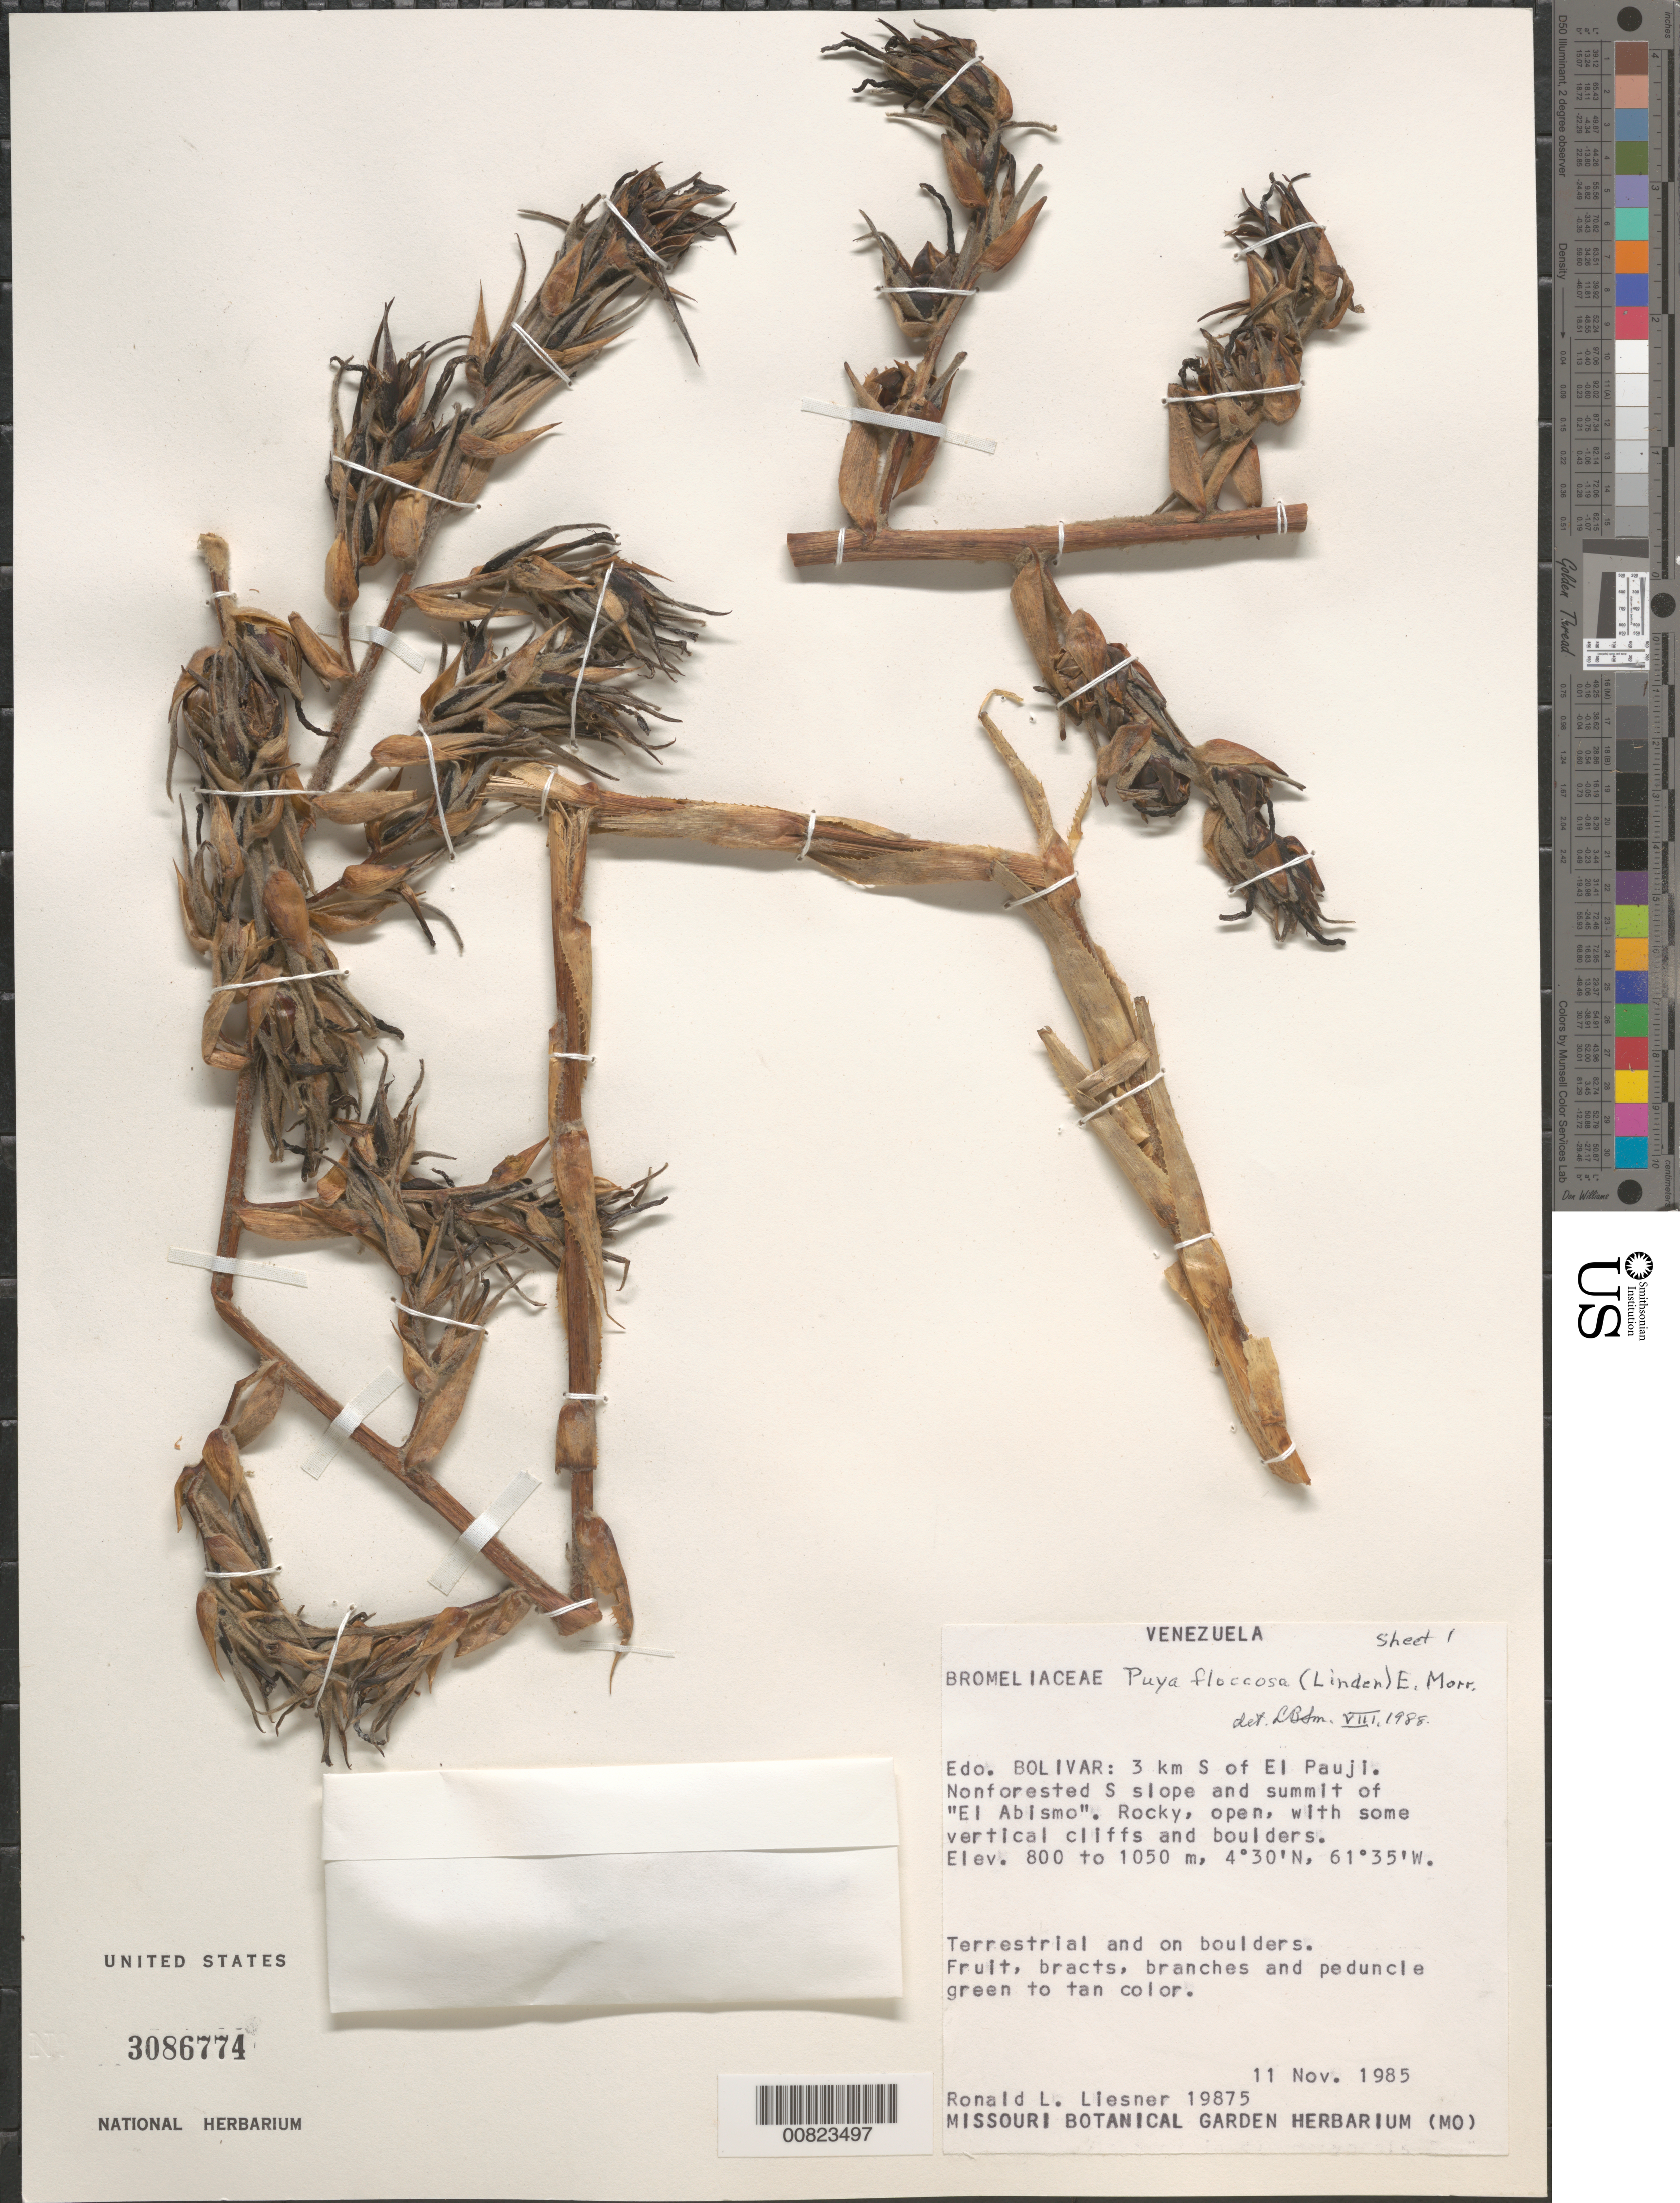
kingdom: Plantae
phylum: Tracheophyta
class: Liliopsida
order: Poales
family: Bromeliaceae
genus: Puya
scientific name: Puya floccosa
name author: (Linden) É. Morren ex Mez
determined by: Smith, Lyman B., (US), NMNH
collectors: R. L. Liesner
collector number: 19875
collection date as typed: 11-Nov-85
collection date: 1985-11-11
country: Venezuela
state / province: Bolívar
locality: El Pauji, 3 km S on summit of El Abismo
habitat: Rocky, open with some vertical cliffs and boulders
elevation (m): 800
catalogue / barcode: US 3086774